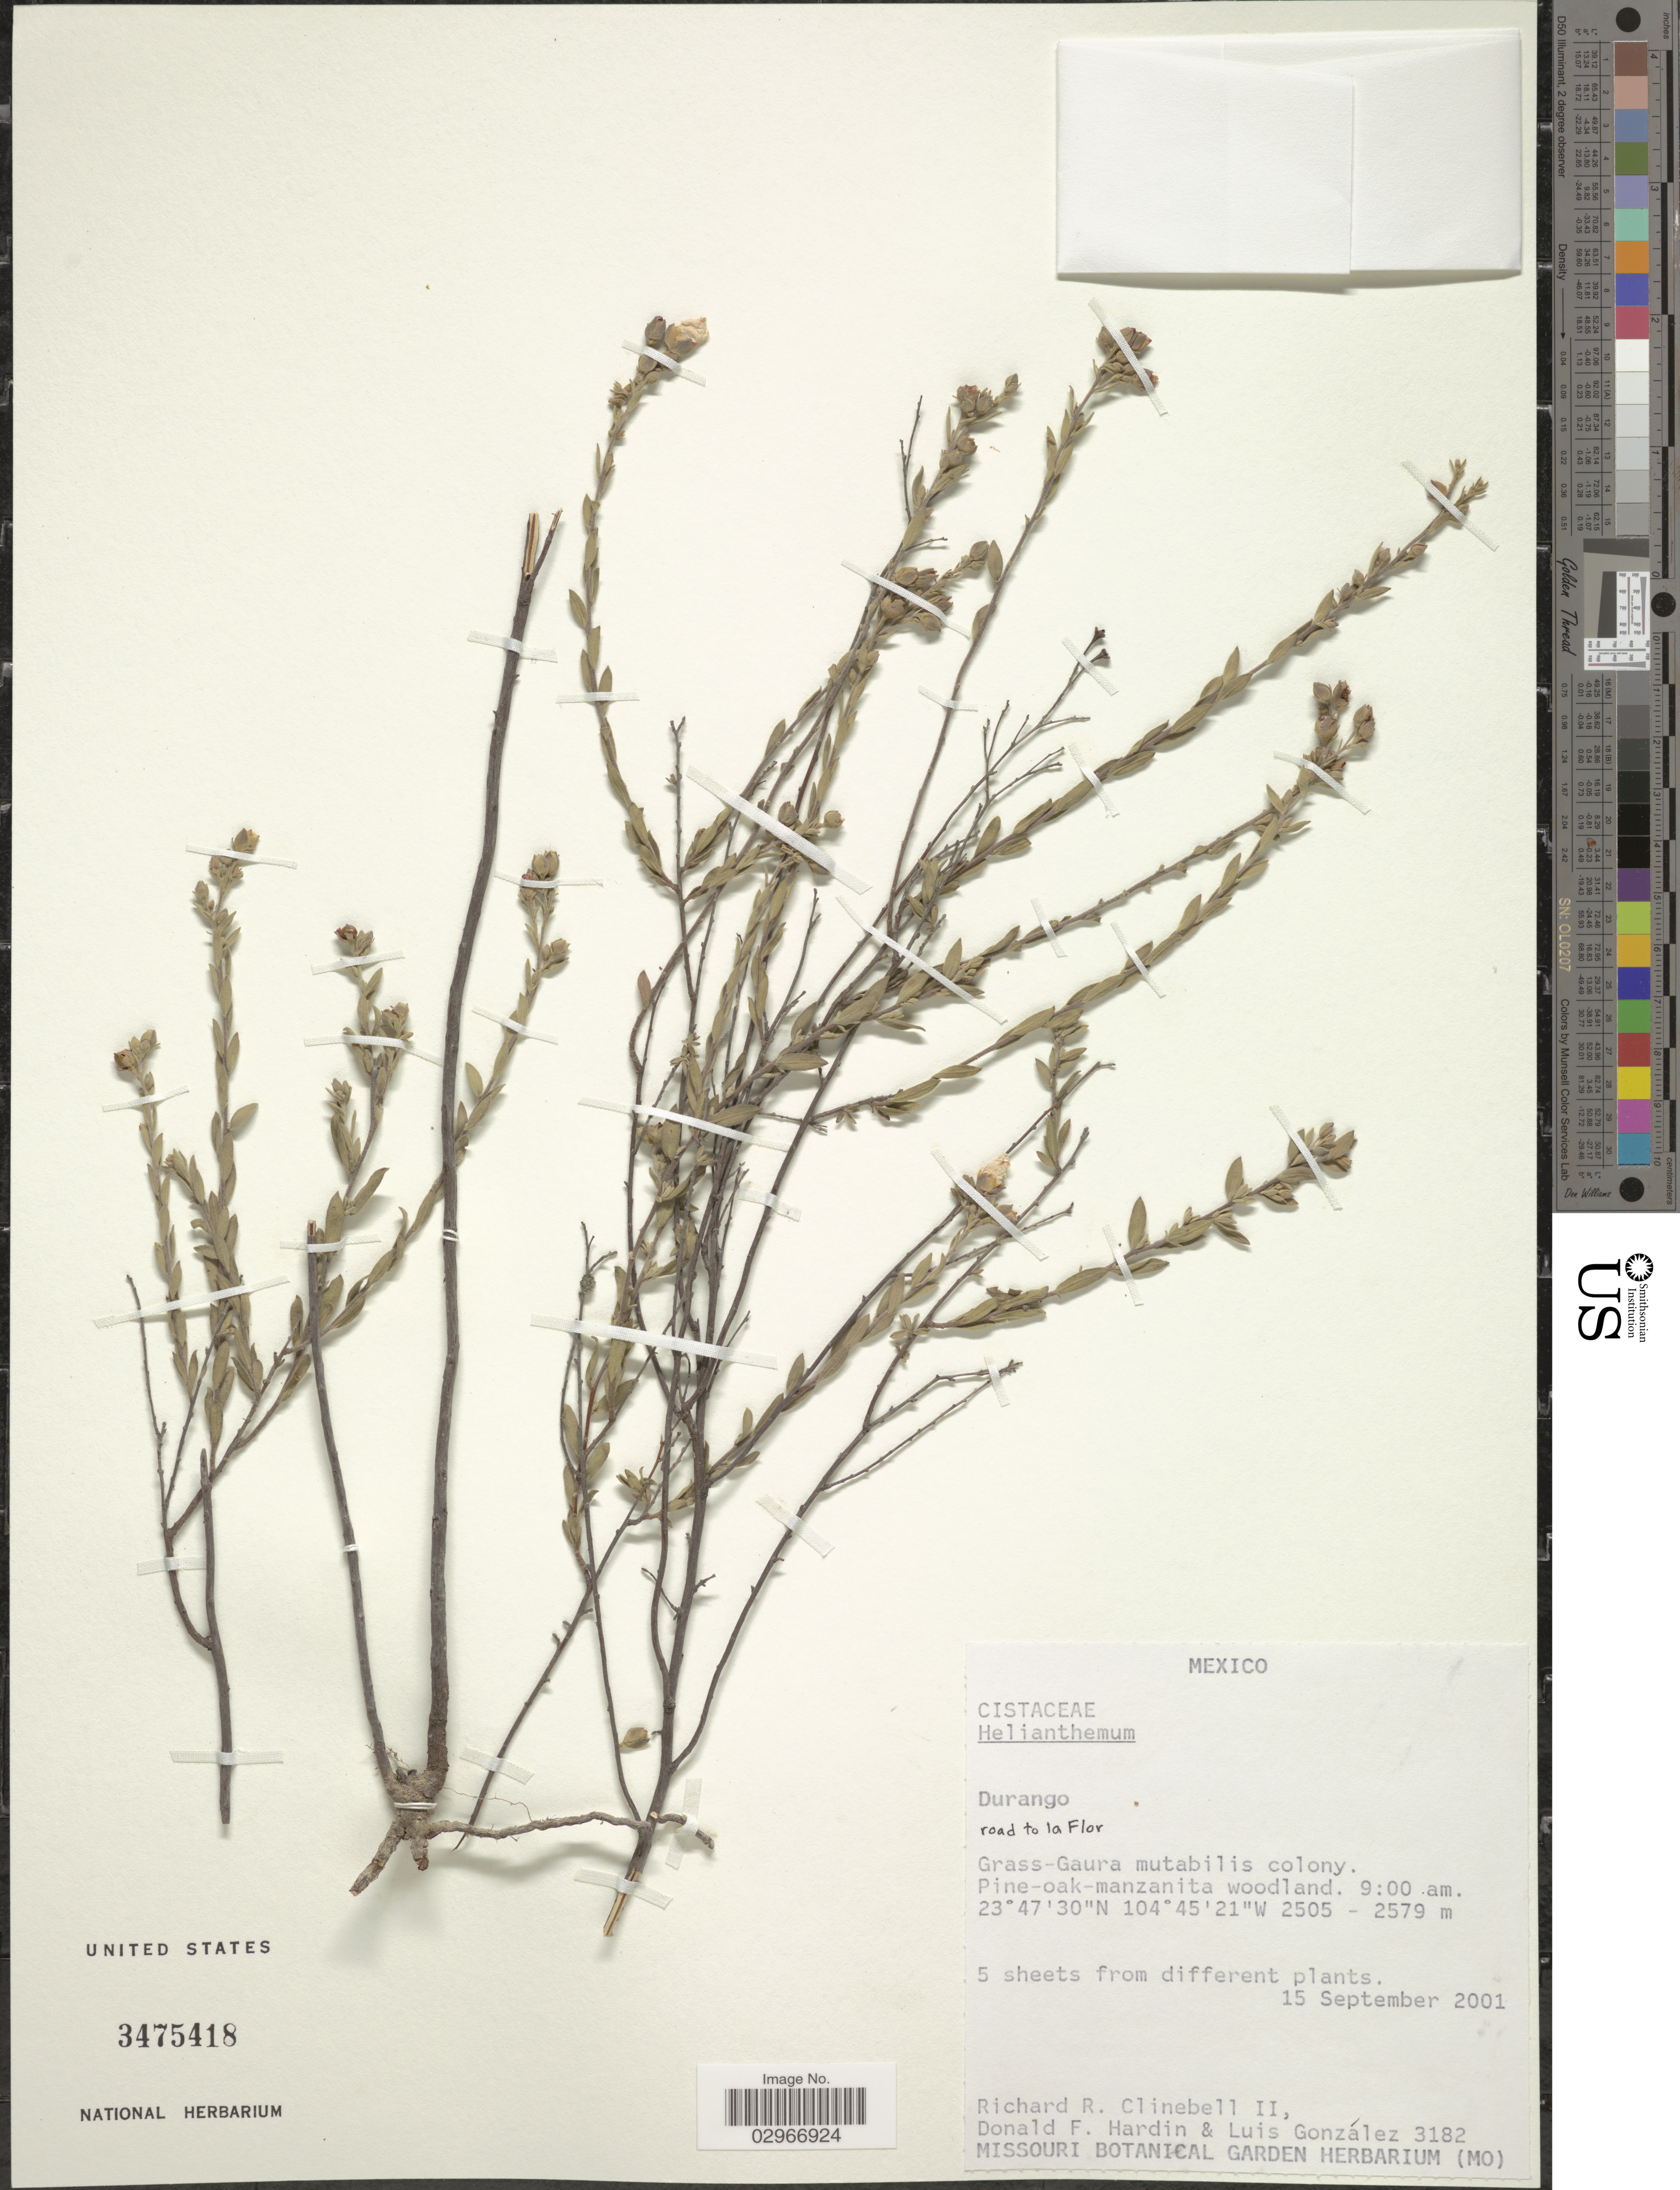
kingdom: Plantae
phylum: Tracheophyta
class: Magnoliopsida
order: Malvales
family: Cistaceae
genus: Helianthemum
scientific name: Helianthemum sp.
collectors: R. Clinebell, D. Hardin & L. Gonzalez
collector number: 3182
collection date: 2001-09-15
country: Mexico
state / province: Durango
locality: Road to la Flor.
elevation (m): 2505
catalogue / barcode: US 3475418